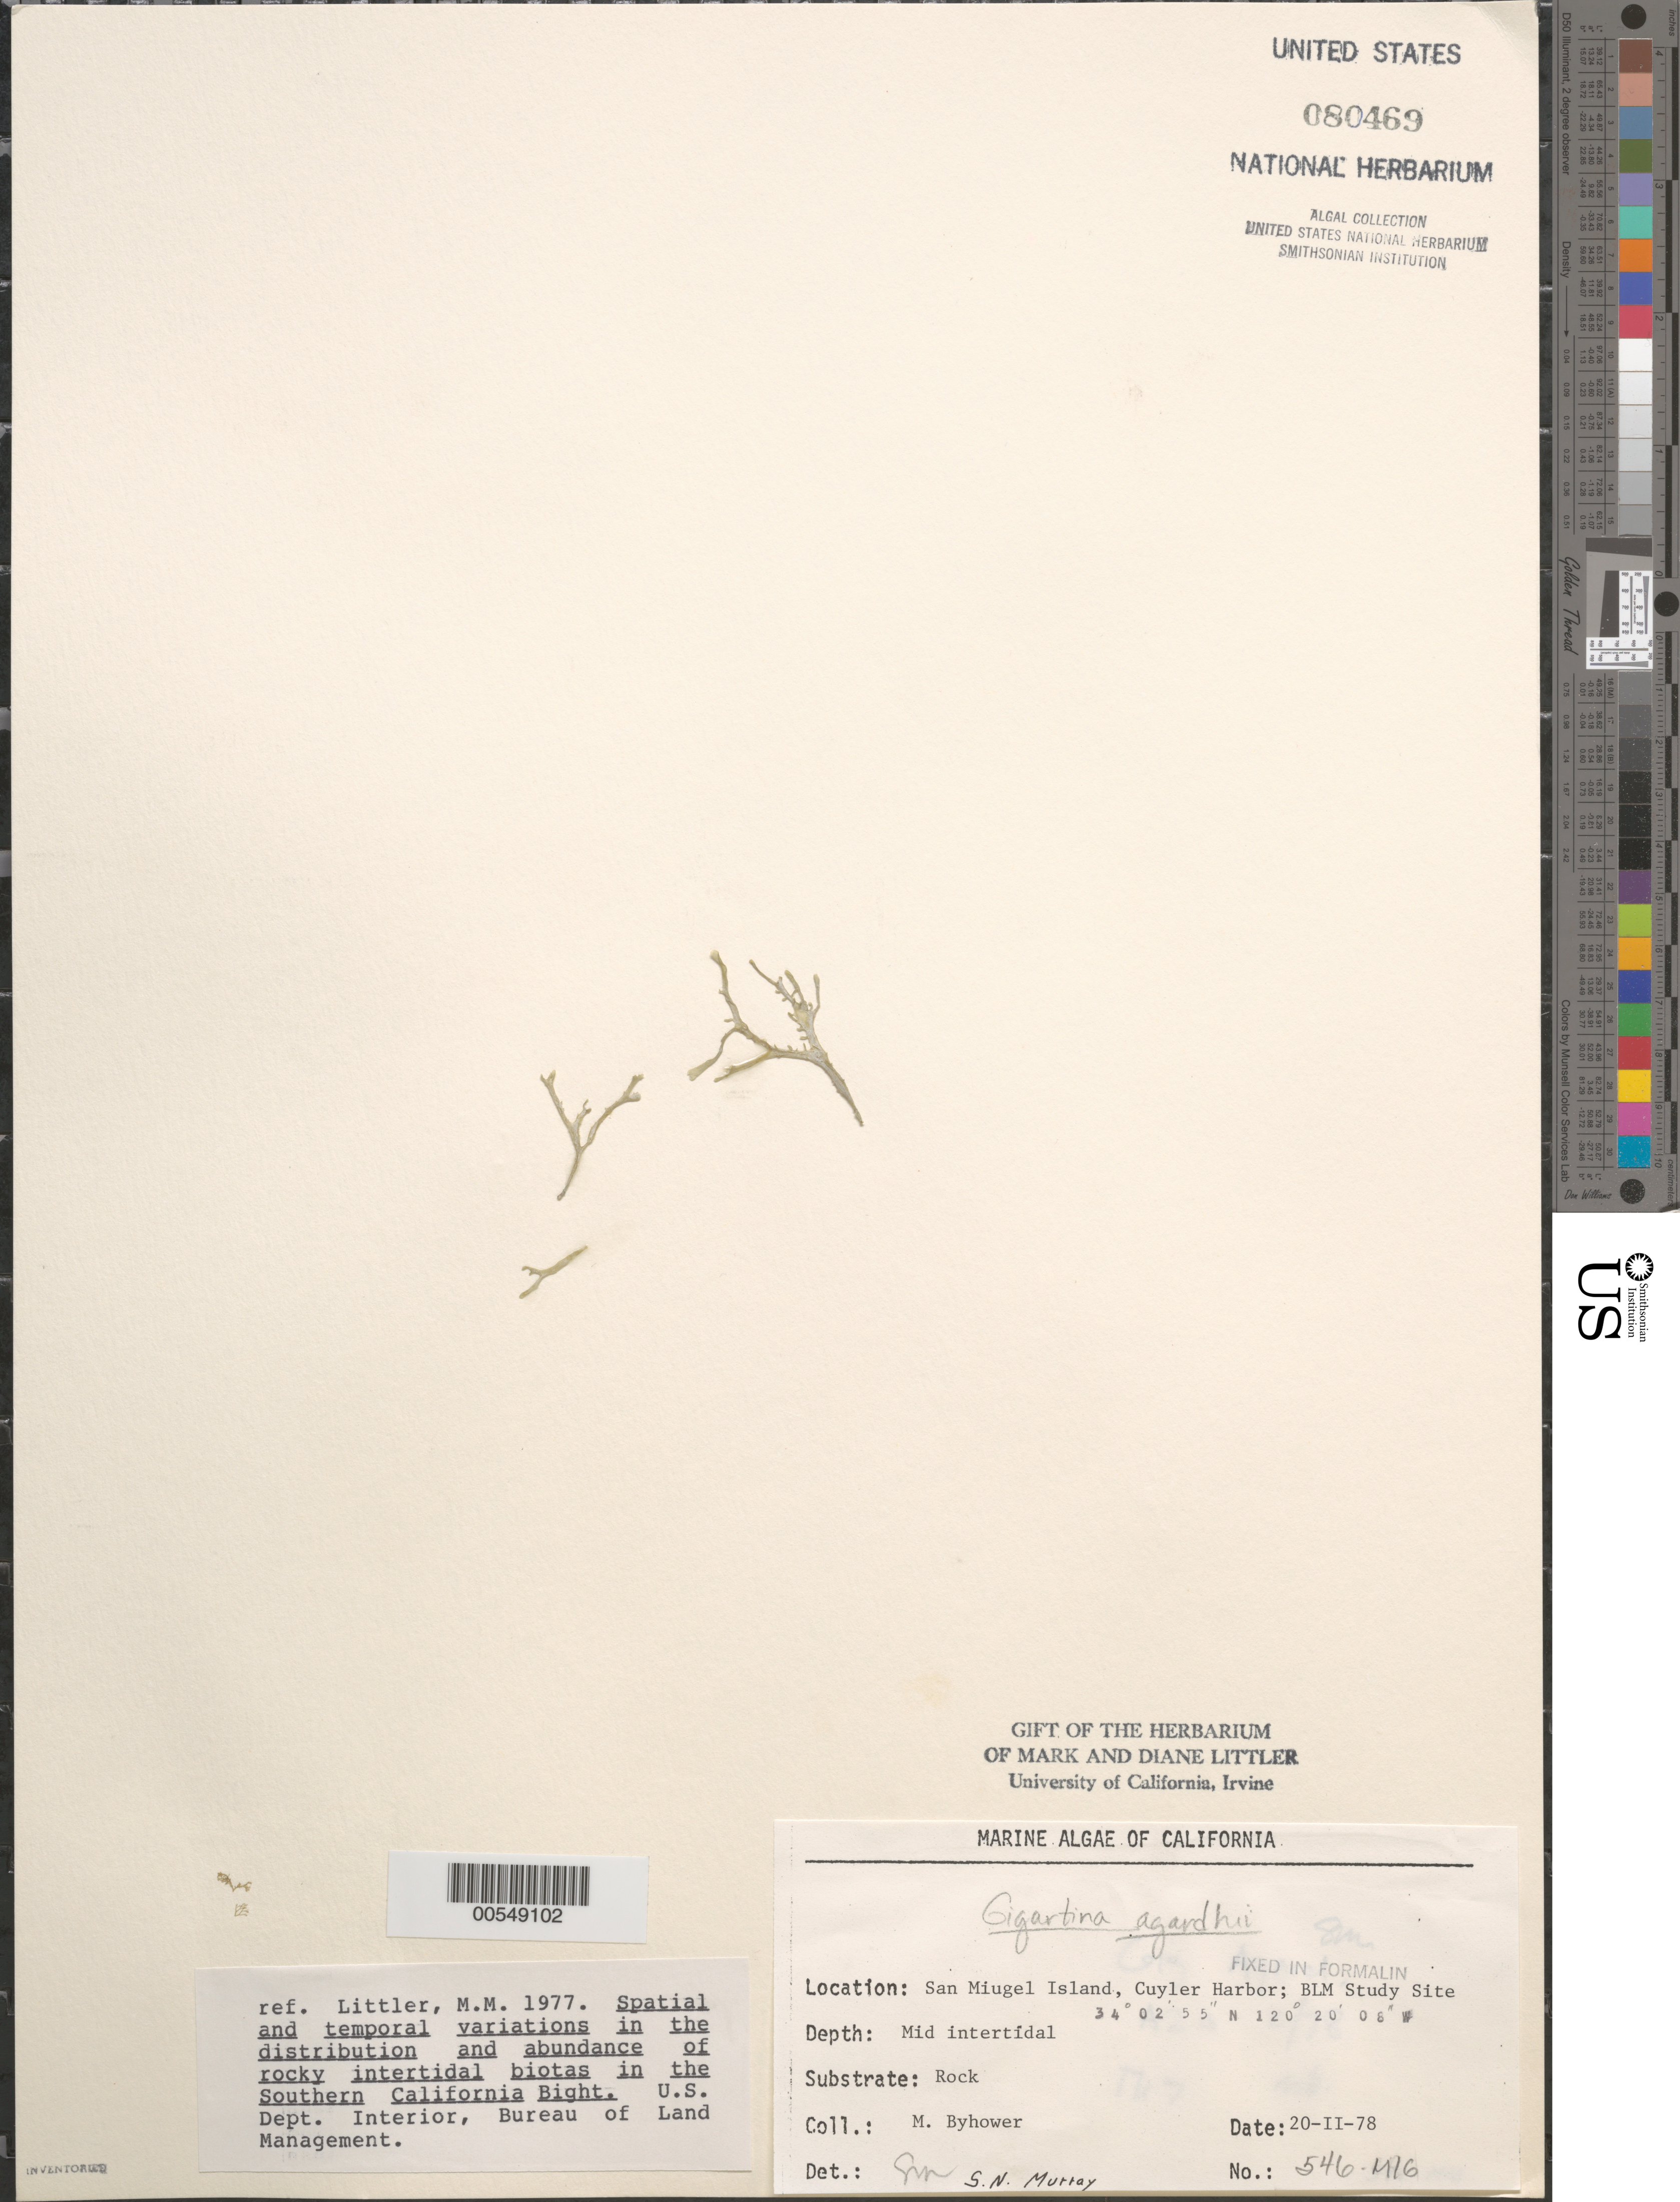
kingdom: Plantae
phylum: Rhodophyta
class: Florideophyceae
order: Gigartinales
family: Phyllophoraceae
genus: Mastocarpus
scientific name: Mastocarpus agardhii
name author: (Setchell & N.L. Gardner) S.C. Lindstrom et al.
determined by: Algae name updating Project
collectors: M. Byhower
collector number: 546-mig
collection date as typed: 20 Feb 1978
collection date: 1978-02-20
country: United States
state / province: California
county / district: Santa Barbara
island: San Miguel Island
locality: Cuyler Harbor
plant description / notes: BLM-SOCALBIGHT Rocky Intertidal Survey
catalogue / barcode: US 80469